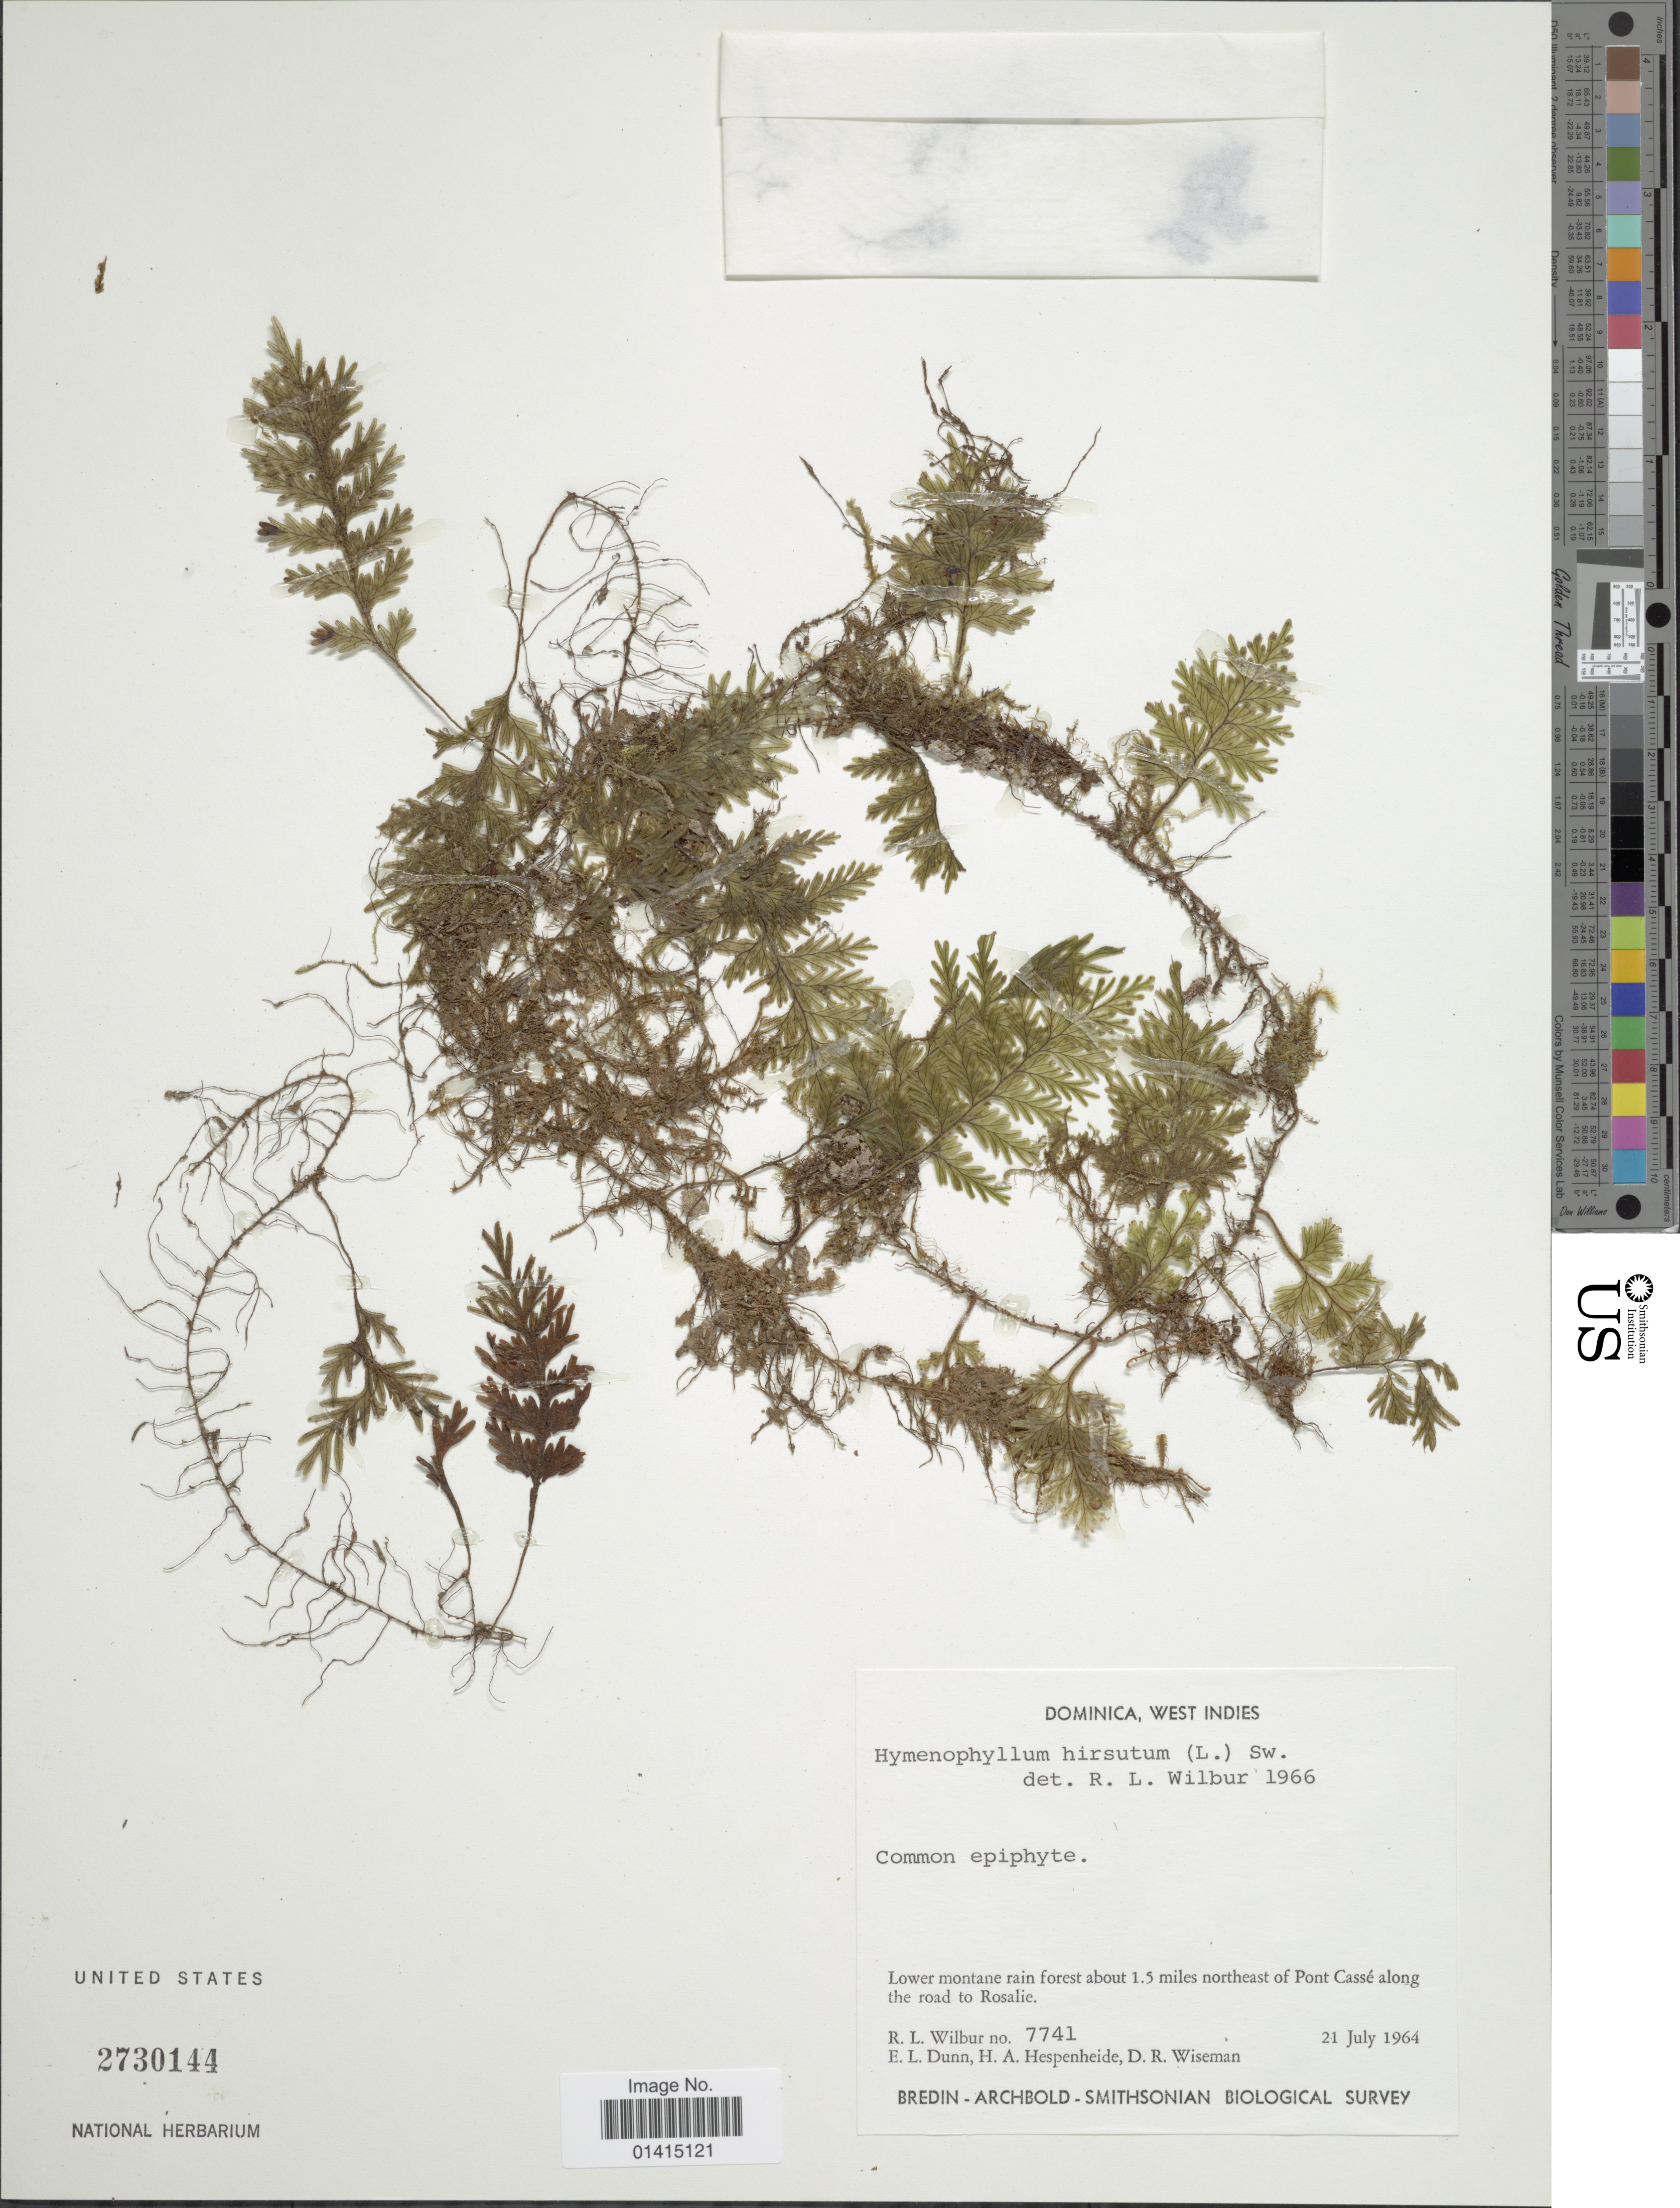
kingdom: Plantae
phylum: Tracheophyta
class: Polypodiopsida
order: Hymenophyllales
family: Hymenophyllaceae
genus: Hymenophyllum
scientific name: Hymenophyllum hirsutum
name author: (L.) Sw.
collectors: R. L. Wilbur, E. Dunn, H. A. Hespenheide & D. R. Wiseman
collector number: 7741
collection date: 1964-07-21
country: Dominica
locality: West Indies, Lower montane rain forest about 1.5 miles northeast of Pont Cassé along the road to Rosalie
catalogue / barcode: US 2730144